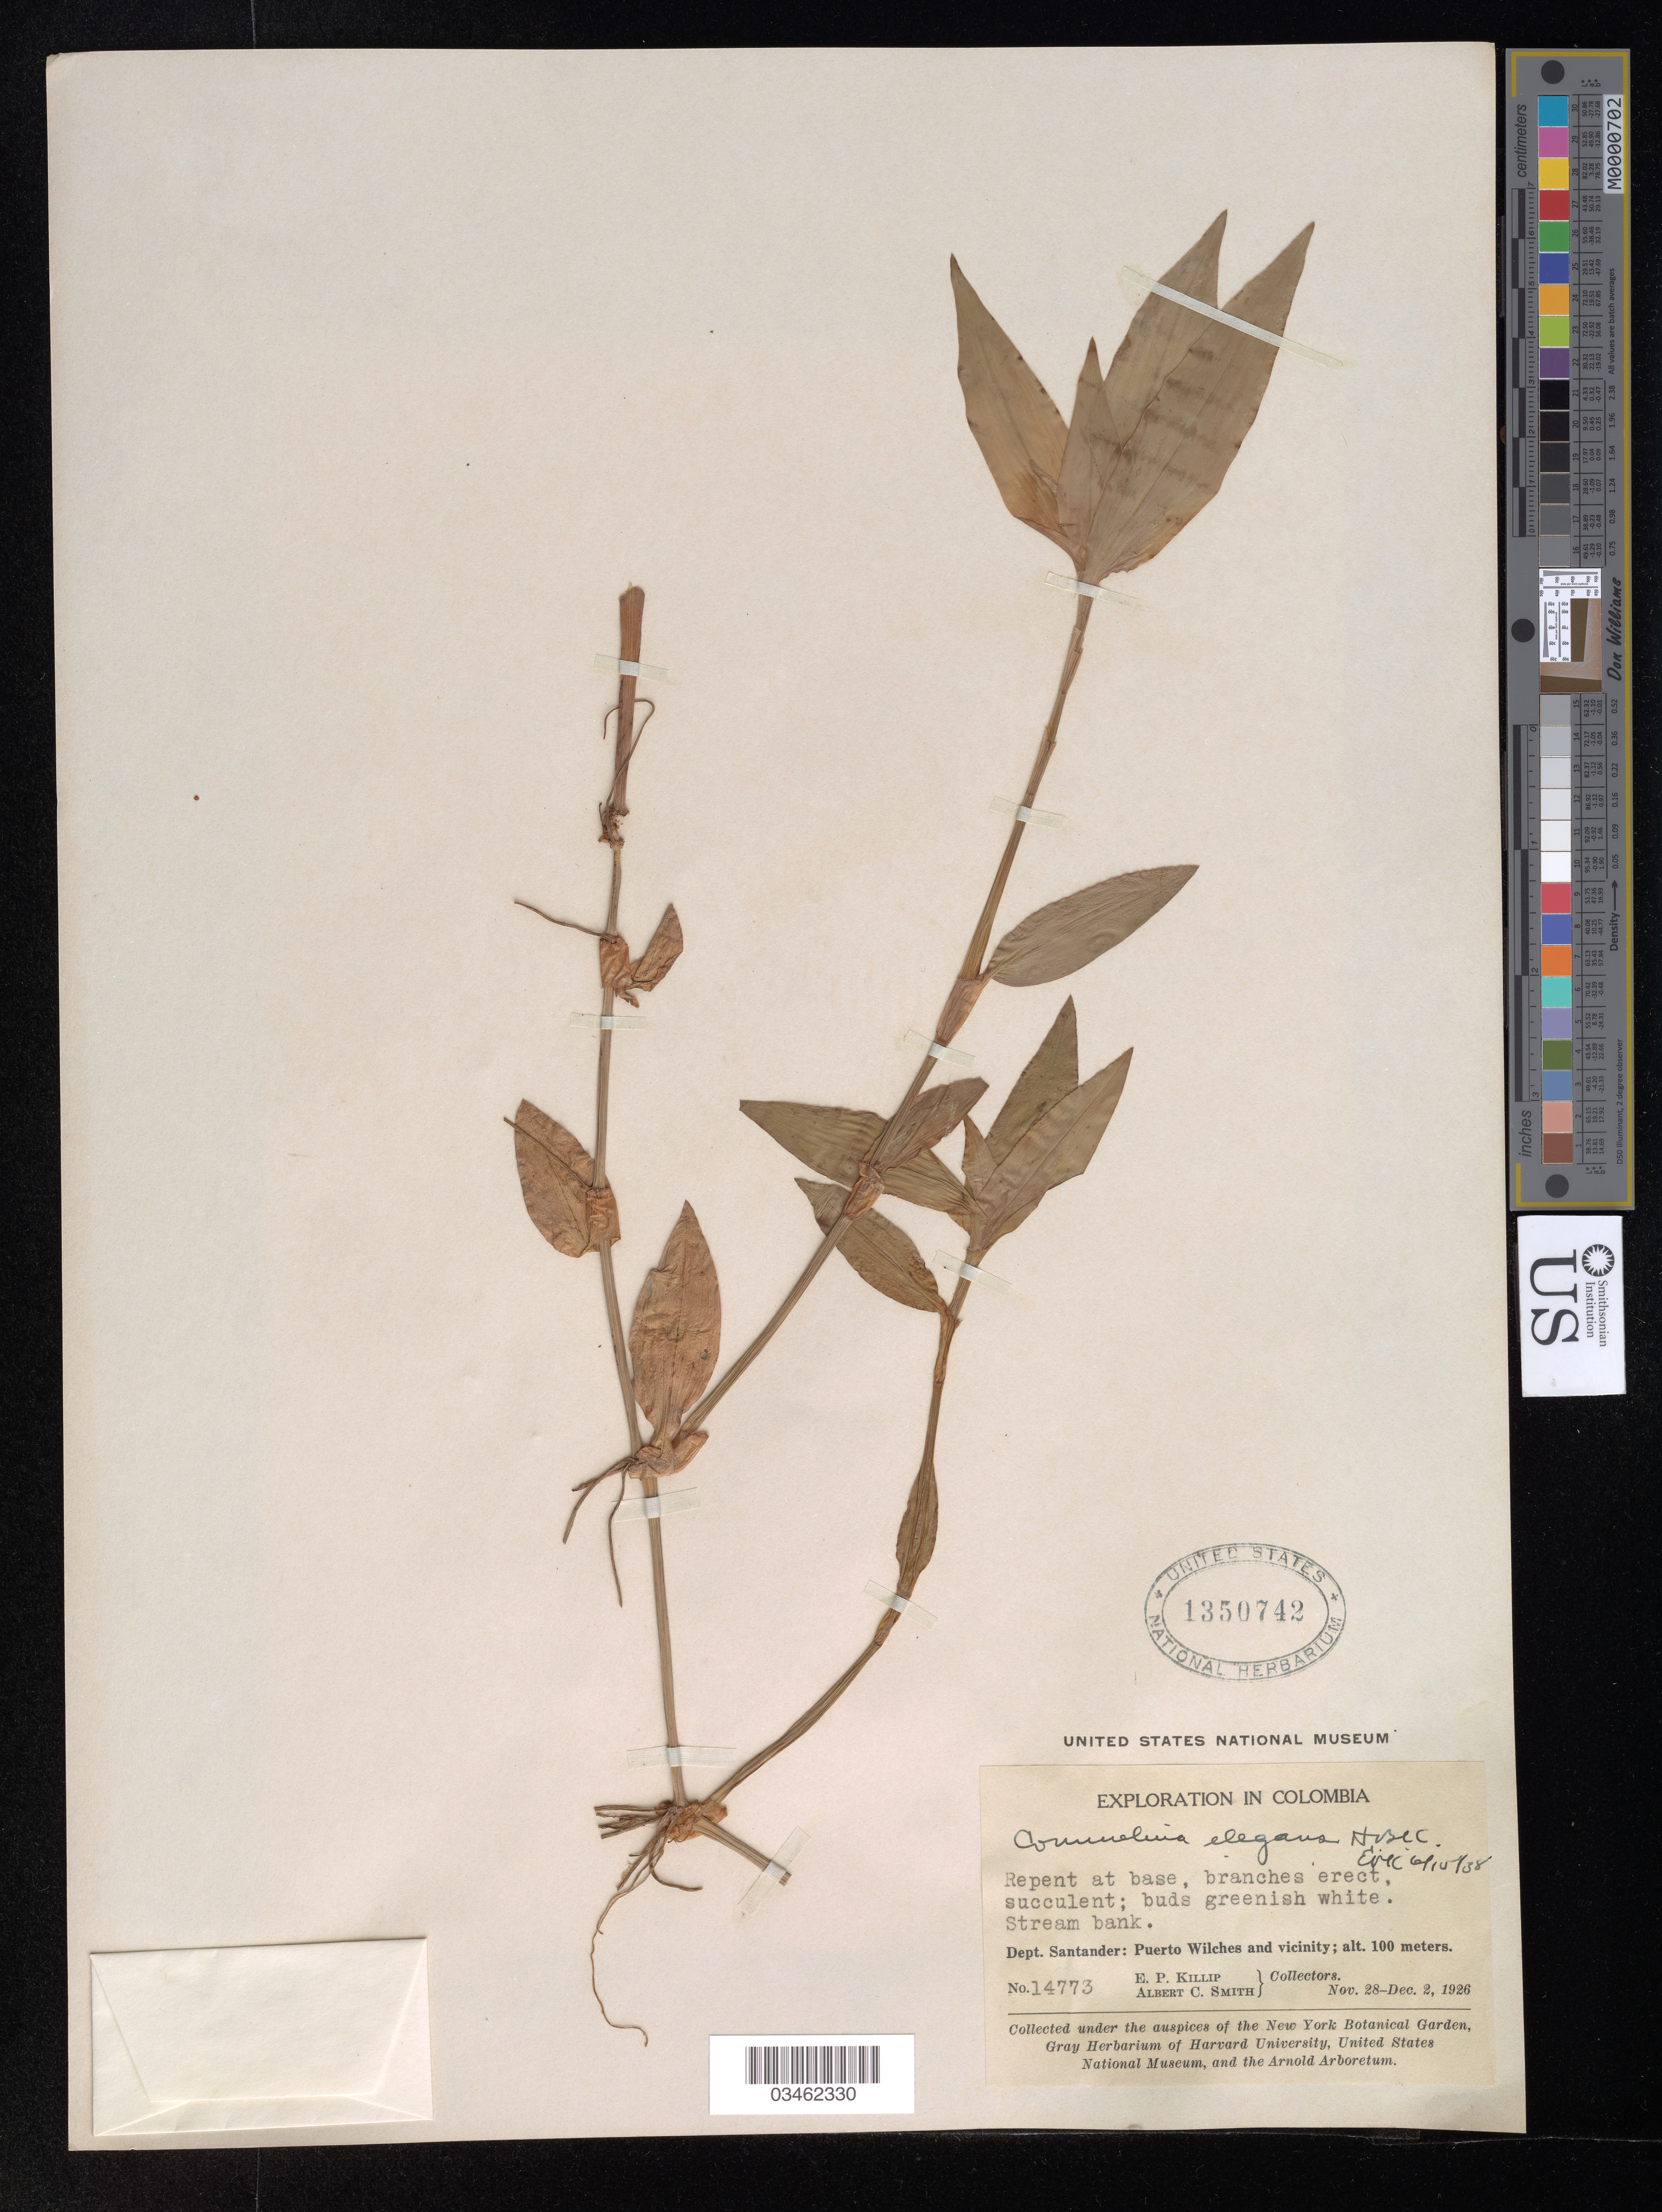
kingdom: Plantae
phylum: Tracheophyta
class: Liliopsida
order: Commelinales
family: Commelinaceae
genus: Commelina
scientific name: Commelina elegans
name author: Kunth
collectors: E. P. Killip & A. C. Smith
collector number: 14773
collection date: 1926-11-28/1926-12-02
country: Colombia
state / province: Santander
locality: Dept. Santander: Puerto Wilches and vicinity.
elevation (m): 100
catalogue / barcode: US 1350742